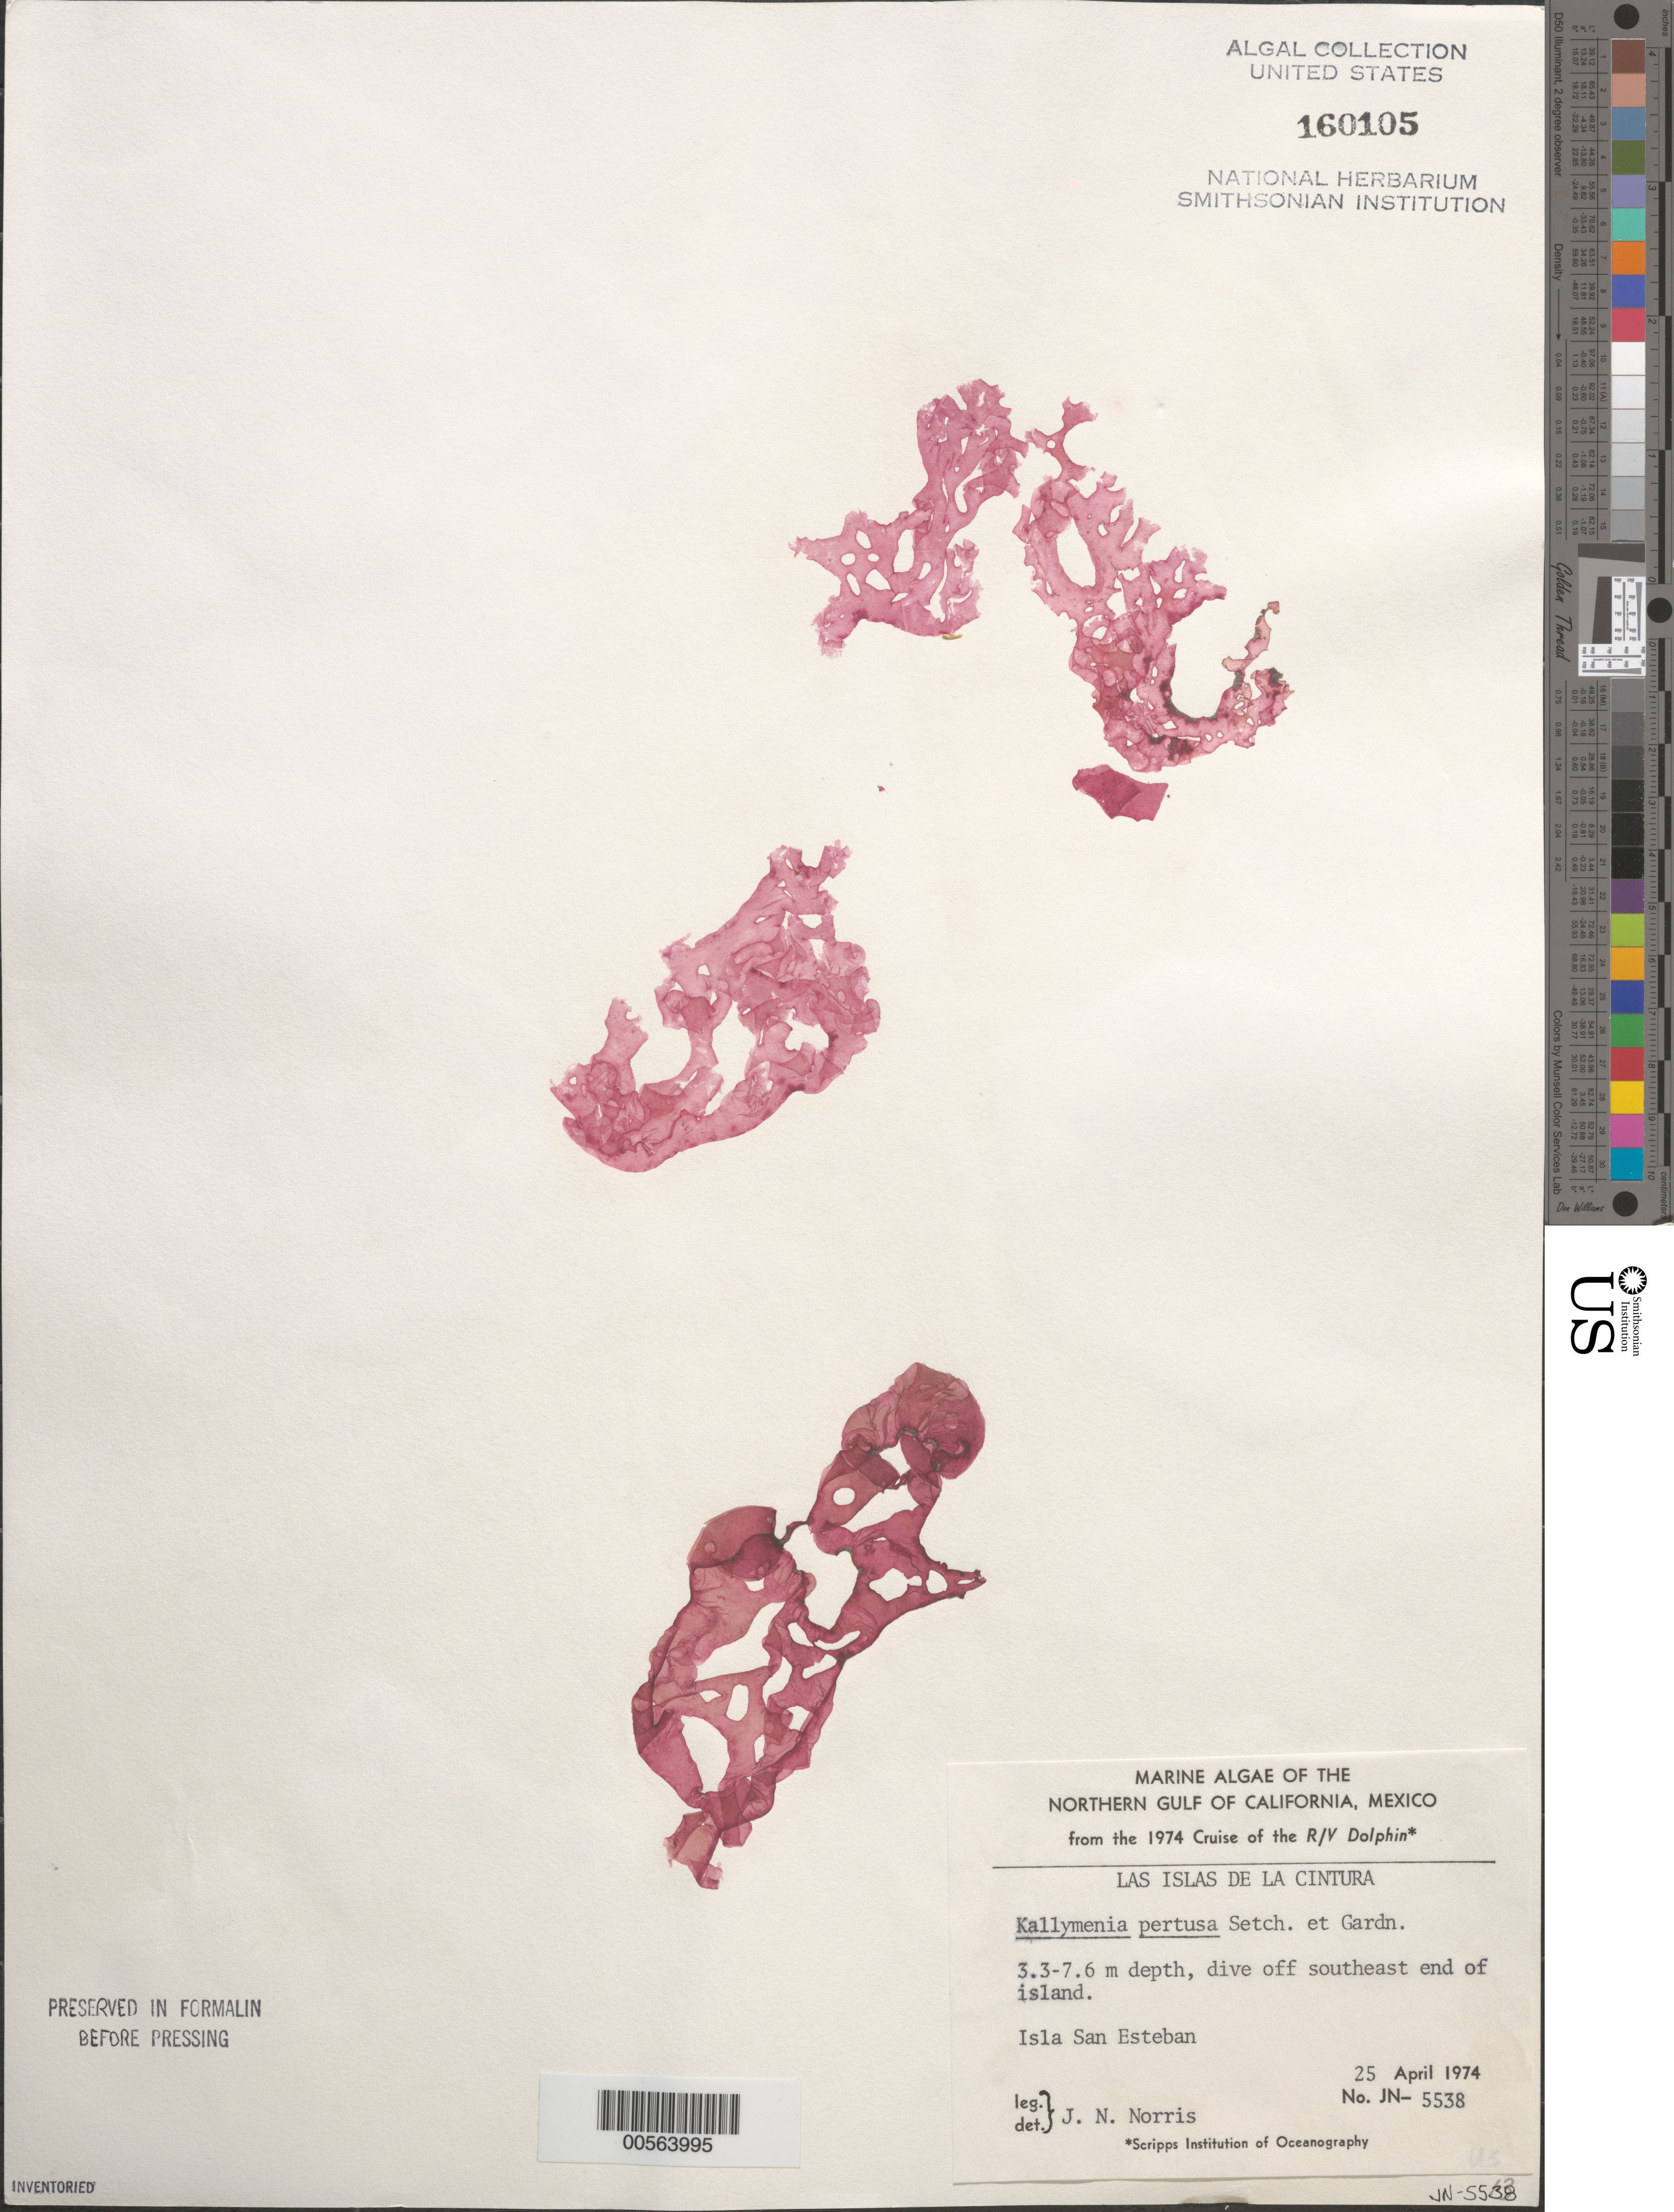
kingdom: Plantae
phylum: Rhodophyta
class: Florideophyceae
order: Gigartinales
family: Kallymeniaceae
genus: Kallymenia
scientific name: Kallymenia pertusa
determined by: Norris, James N.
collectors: J. N. Norris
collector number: JN-5538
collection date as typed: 25 Apr 1974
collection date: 1974-04-25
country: Mexico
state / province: Baja California Norte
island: Isla San Esteban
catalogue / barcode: US 160105